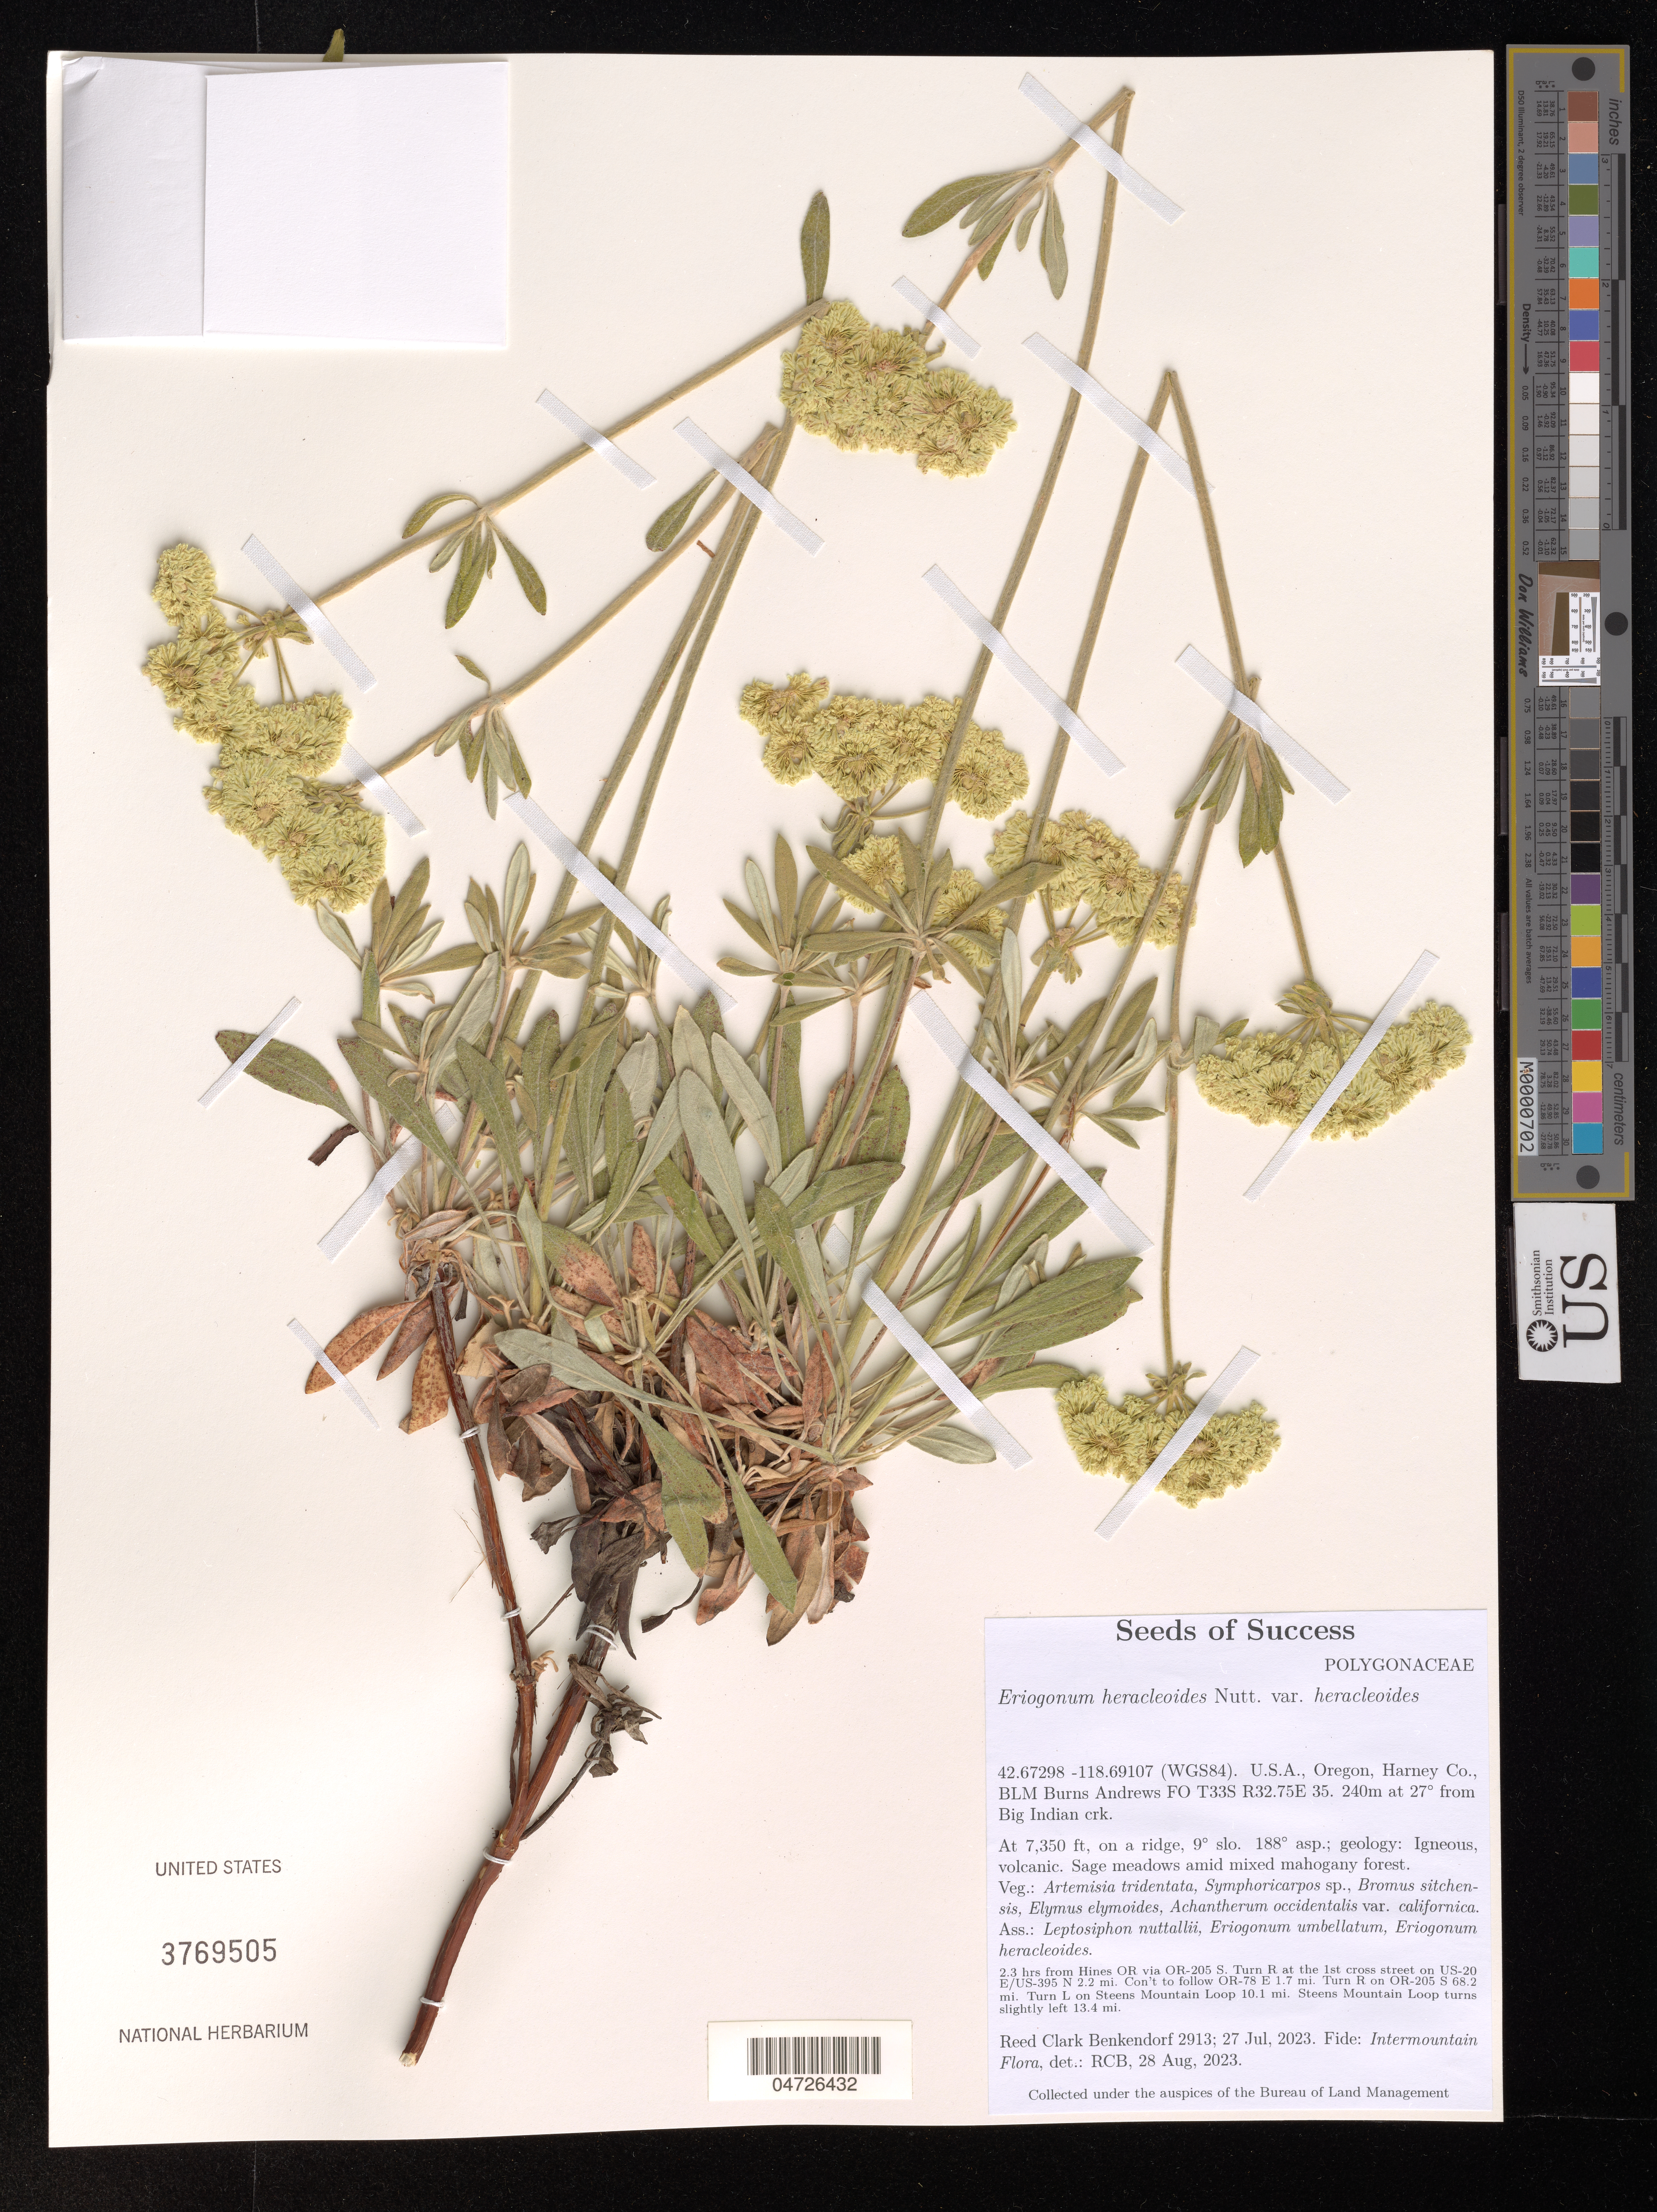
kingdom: Plantae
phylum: Tracheophyta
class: Magnoliopsida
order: Caryophyllales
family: Polygonaceae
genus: Eriogonum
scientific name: Eriogonum heracleoides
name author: Nutt.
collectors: R. Benkendorf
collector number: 2913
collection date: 2023-07-27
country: United States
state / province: Oregon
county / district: Harney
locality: (WGS84). Harney Co., BLM Burns Andrews FO T33S R32.75E 35. 240m at 27º from Big Indian crk. 2.3 hrs from Hines OR via OR-205 S. Turn R at the 1st cross street on US-20 E/US-395 N 2.2 mi. Con't to follow OR-78 E 1.7 mi. Turn R on OR-205 S 68.2 mi. Turn L on Steens Mountain Loop 10.1 mi. Steens Mountain Loop turns slightly left 13.4 mi.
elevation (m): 2240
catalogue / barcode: US 3769505